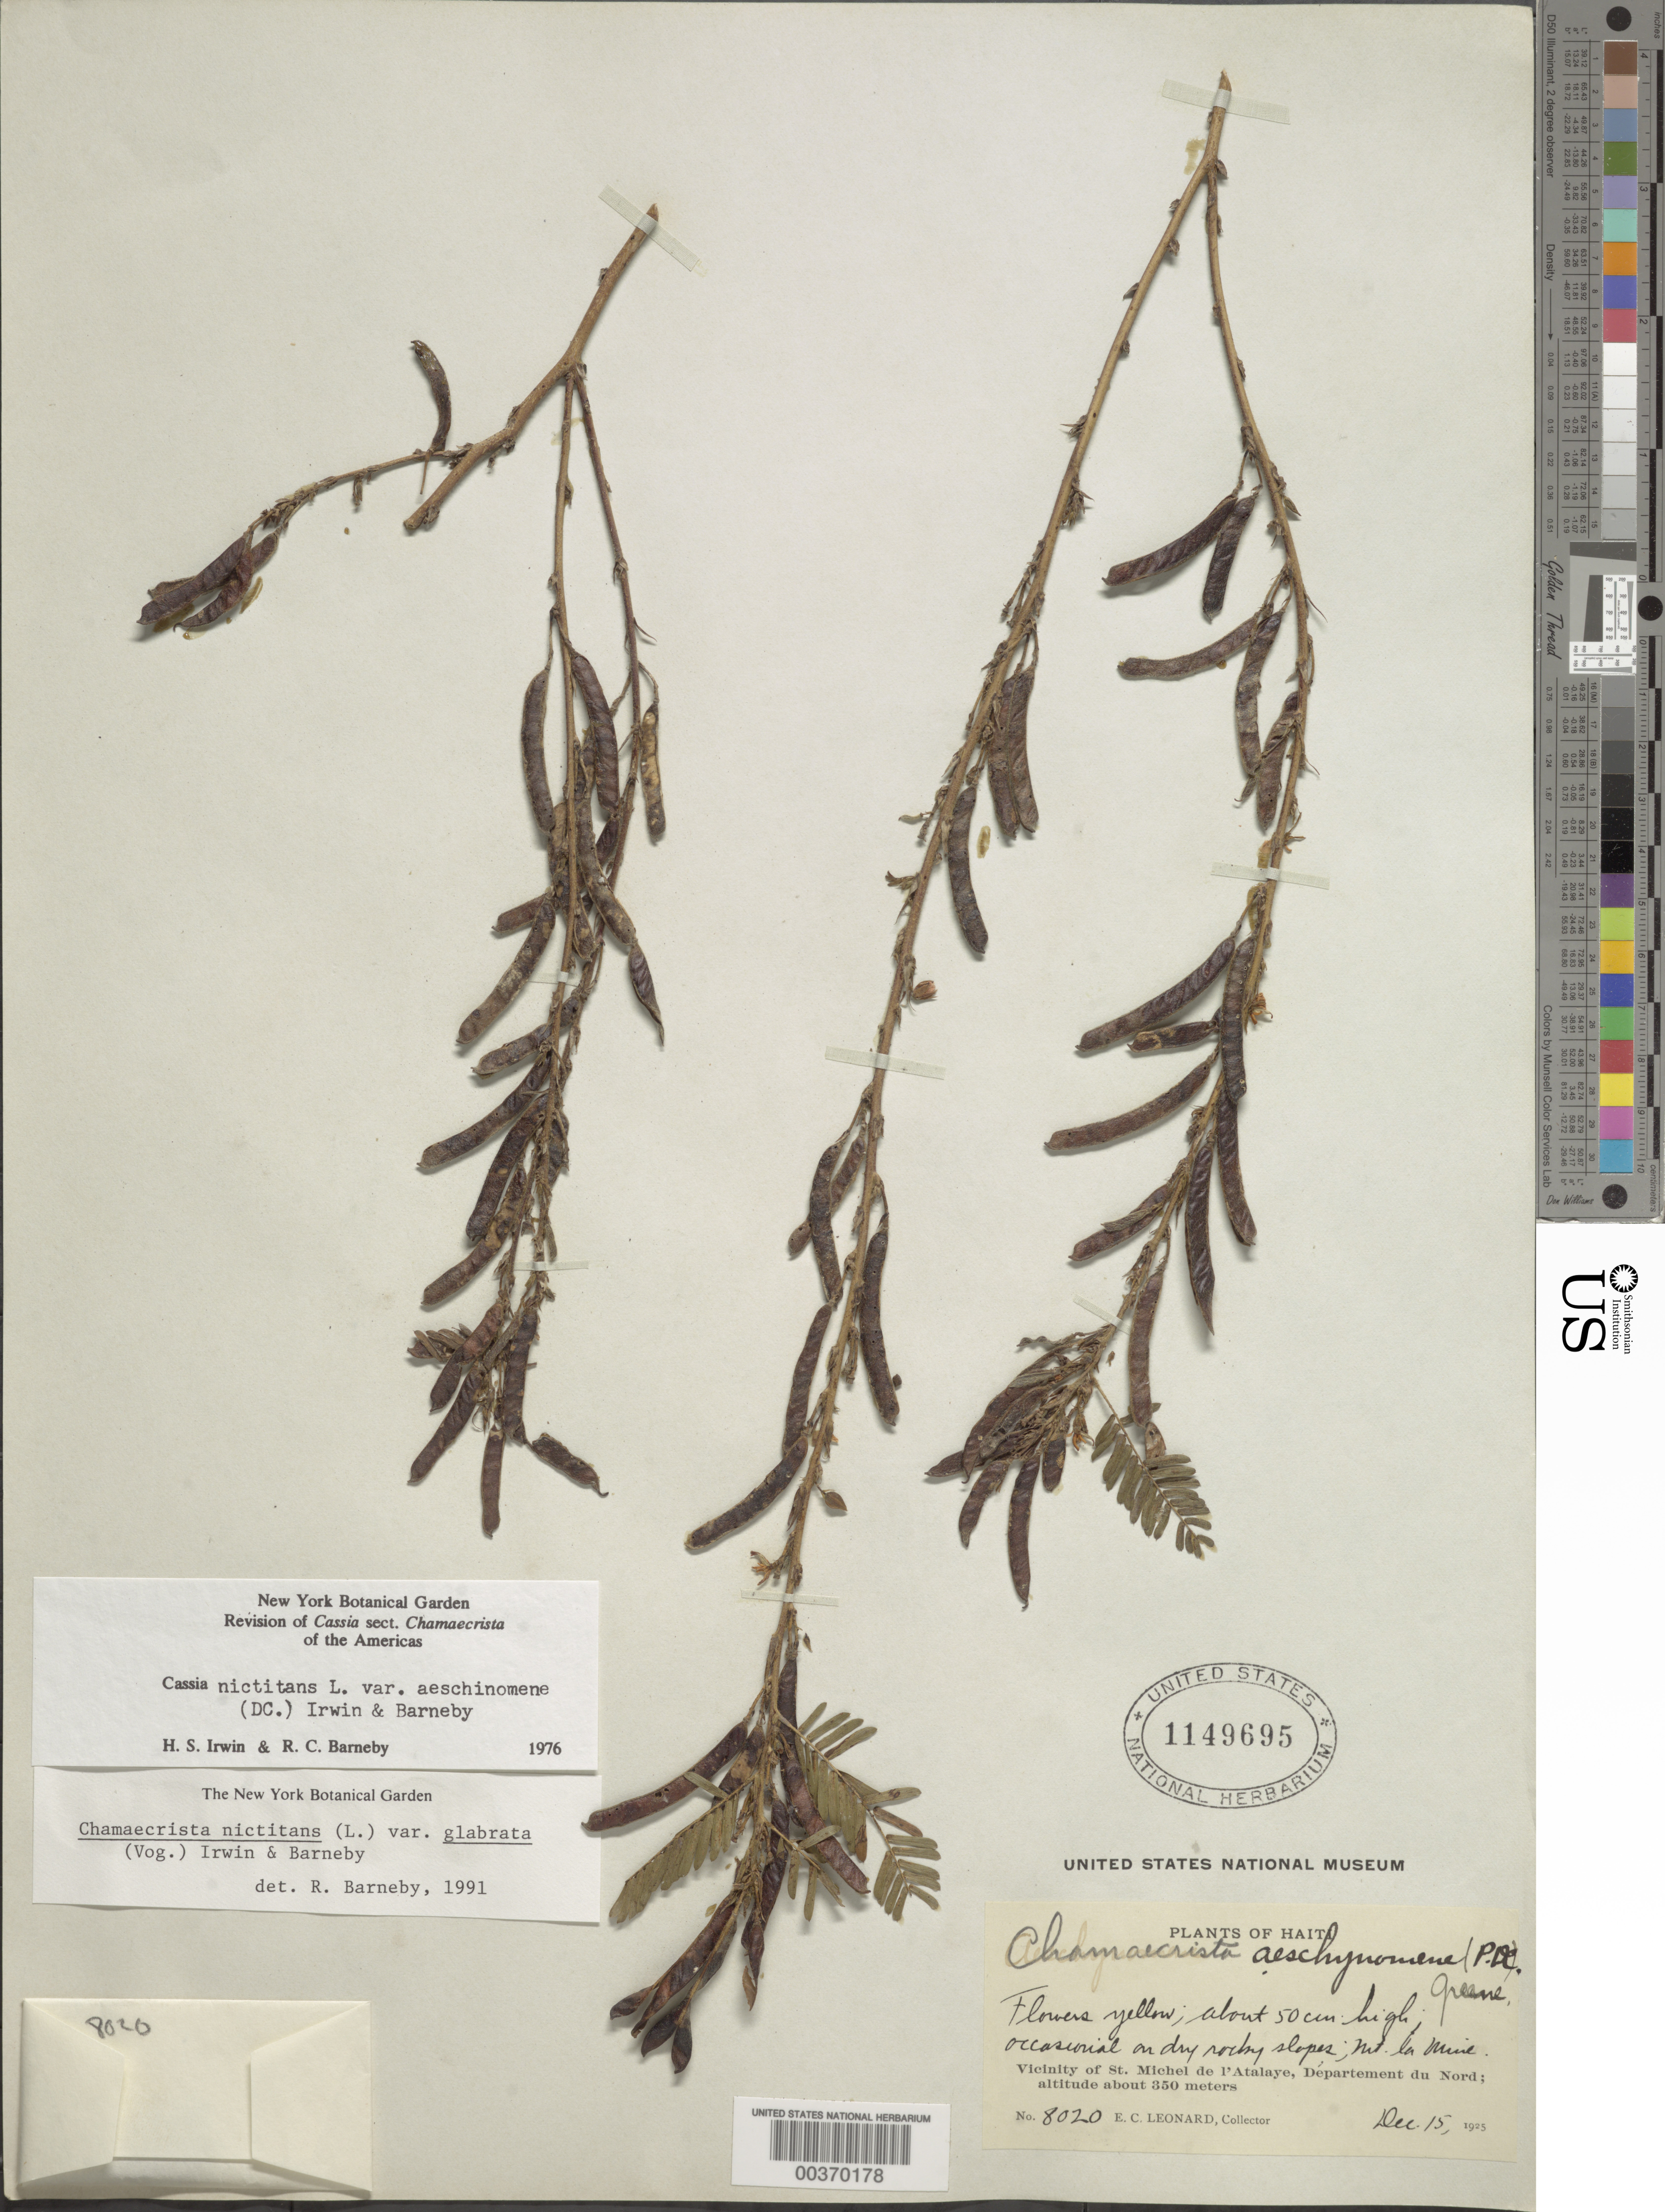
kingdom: Plantae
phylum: Tracheophyta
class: Magnoliopsida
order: Fabales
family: Fabaceae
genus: Chamaecrista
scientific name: Chamaecrista nictitans var. glabrata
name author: (Vogel) H.S. Irwin & Barneby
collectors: E. C. Leonard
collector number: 8020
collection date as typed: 15 Dec 1925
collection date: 1925-12-15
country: Haiti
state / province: Nord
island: Hispaniola Island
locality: Mt. la mine; vicinity of st. michel de l'atalaye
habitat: Dry rocky slope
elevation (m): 350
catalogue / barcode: US 1149695